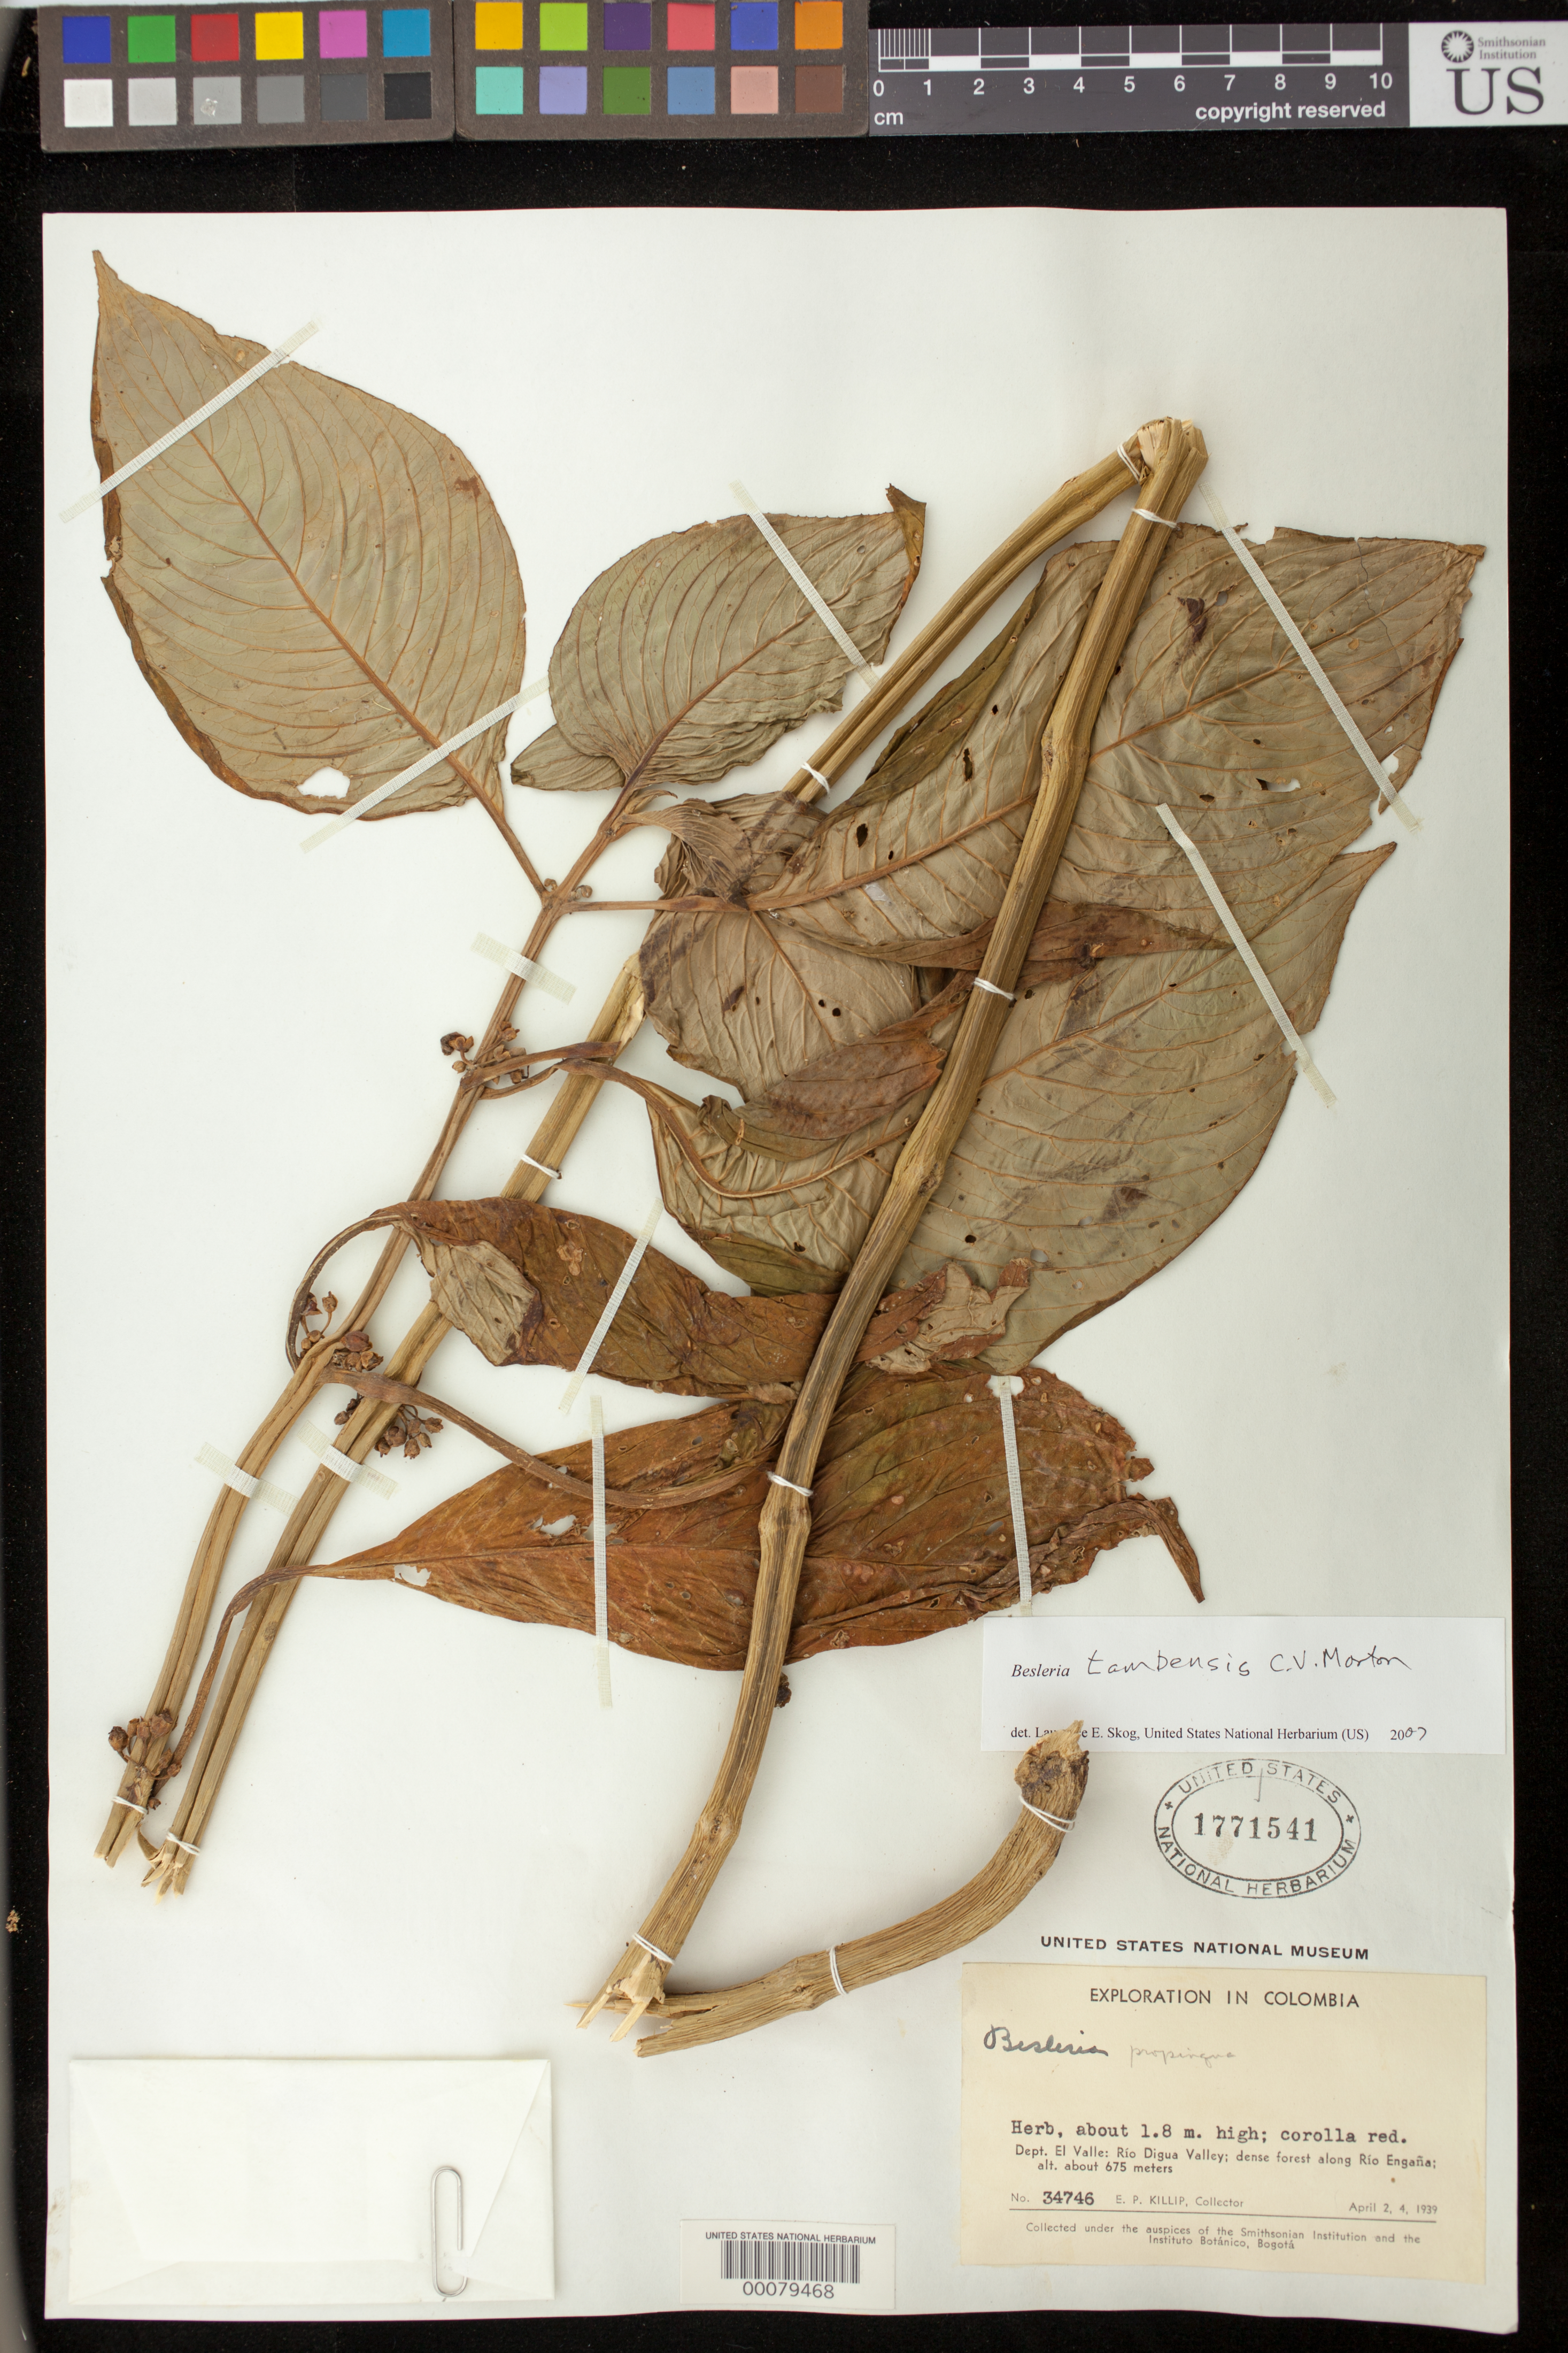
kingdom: Plantae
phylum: Tracheophyta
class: Magnoliopsida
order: Lamiales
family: Gesneriaceae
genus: Besleria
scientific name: Besleria tambensis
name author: C.V. Morton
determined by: Skog, Laurence E.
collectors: E. P. Killip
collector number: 34746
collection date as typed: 2-4 Apr 1939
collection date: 1939-03-02/1939-04-04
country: Colombia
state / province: Valle del Cauca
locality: Río Digua Valley; along Río Engaña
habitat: Dense forest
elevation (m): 675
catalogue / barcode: US 1771541